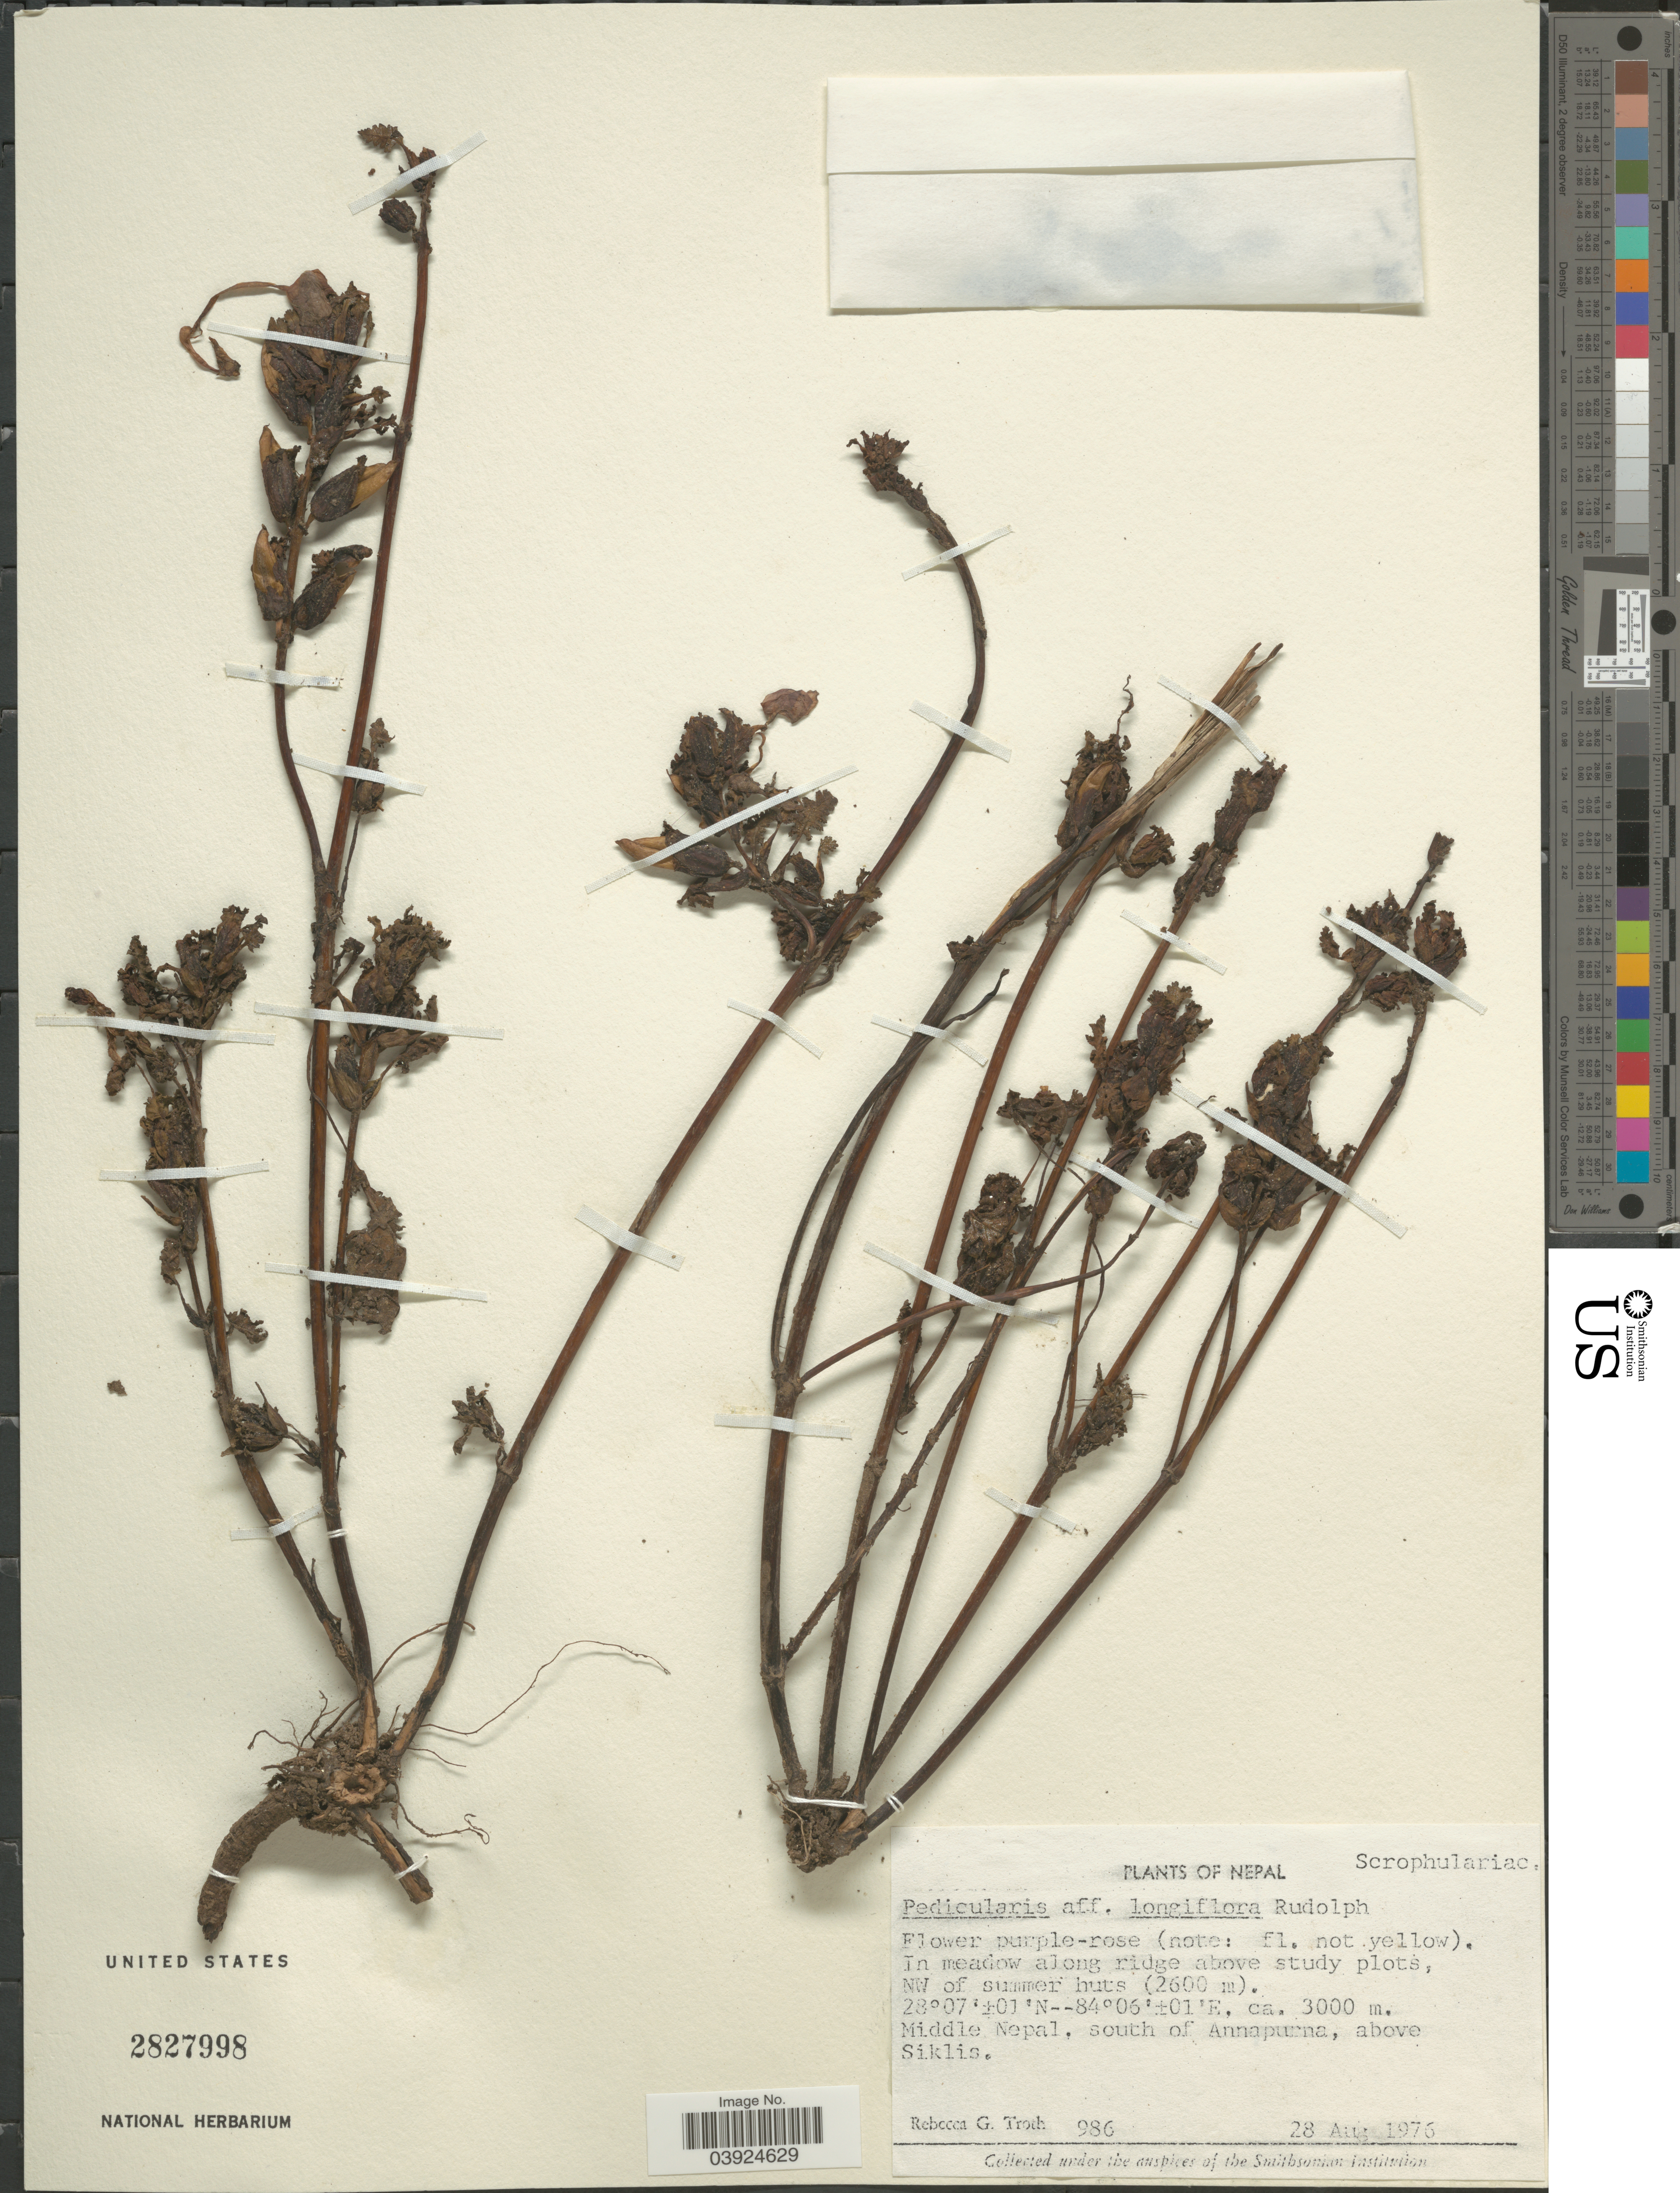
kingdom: Plantae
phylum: Tracheophyta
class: Magnoliopsida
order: Lamiales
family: Orobanchaceae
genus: Pedicularis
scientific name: Pedicularis longiflora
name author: Rudolph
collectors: R. Troth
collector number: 986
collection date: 1976-08-28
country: Nepal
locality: Above study plots, NW of summer huts. Middle Nepal, south of Annapurna, above Siklis.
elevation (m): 3000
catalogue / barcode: US 2827998